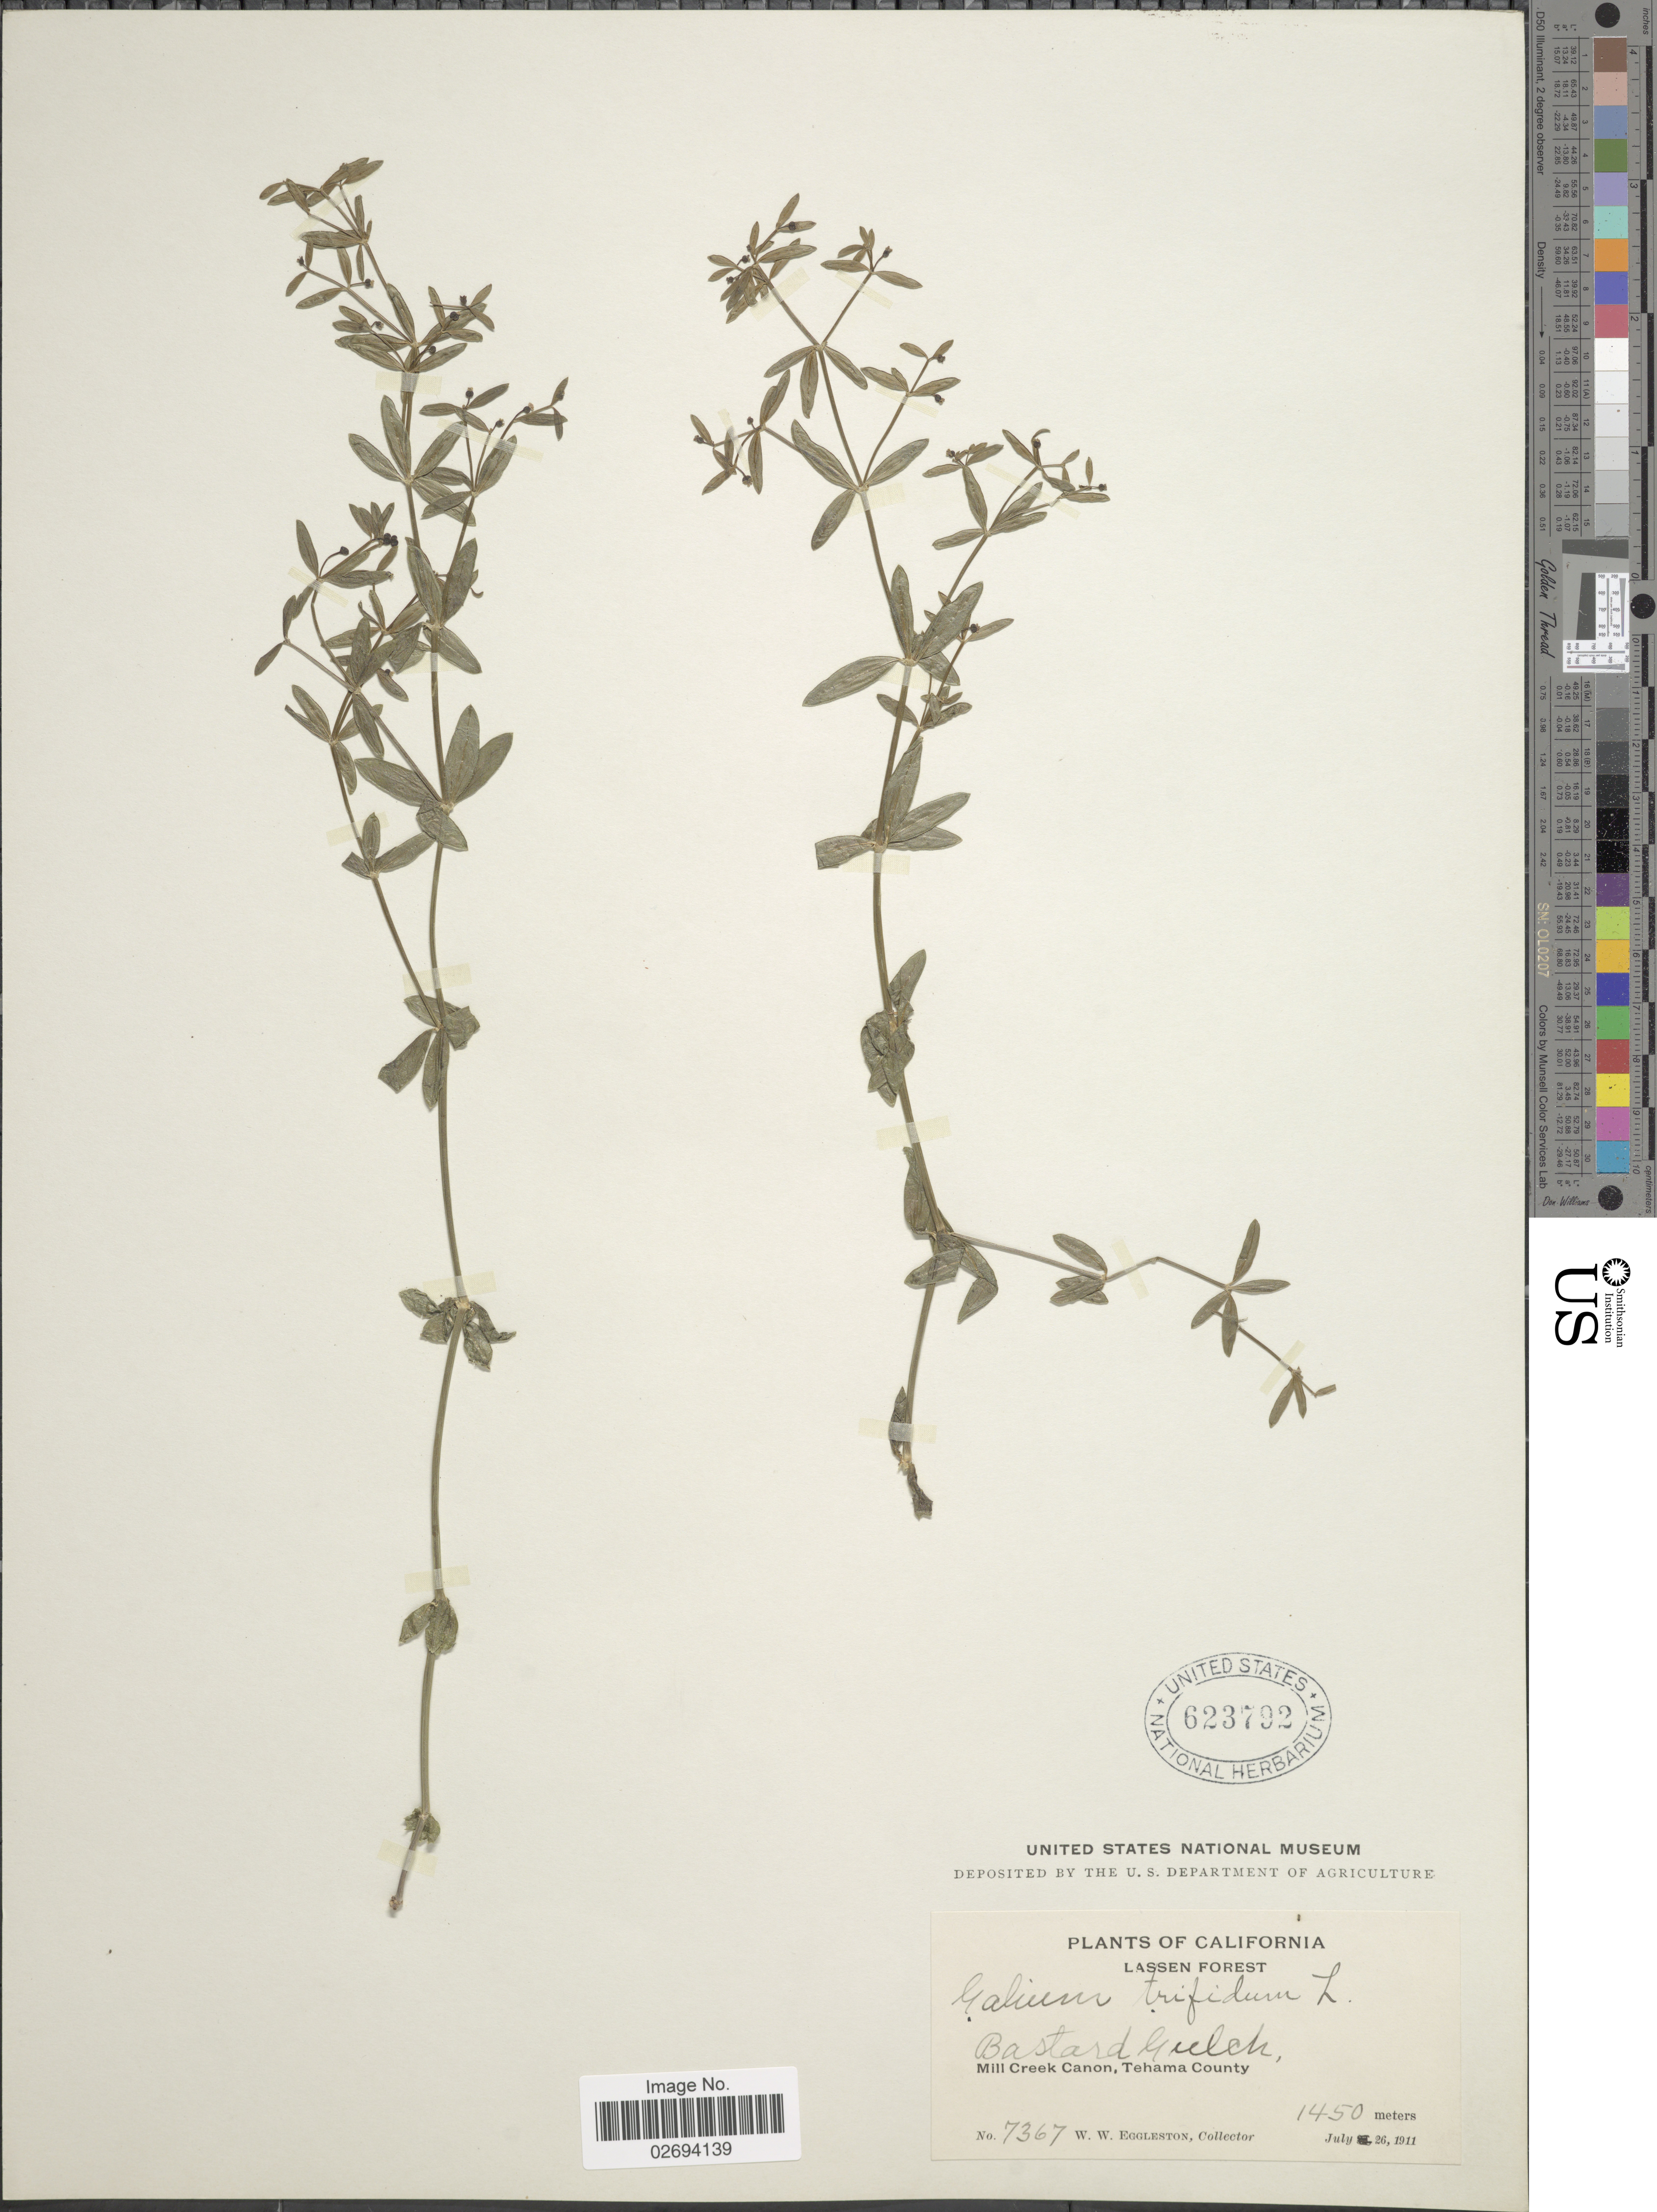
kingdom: Plantae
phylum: Tracheophyta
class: Magnoliopsida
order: Gentianales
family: Rubiaceae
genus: Galium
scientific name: Galium trifidum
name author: L.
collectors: W. W. Eggleston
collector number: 7367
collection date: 1911-07-26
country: United States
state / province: California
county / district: Tehama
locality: Lassen Forest, Bastard Gulch, Mill Creek Canon, Tehama County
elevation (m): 1450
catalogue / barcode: US 623792